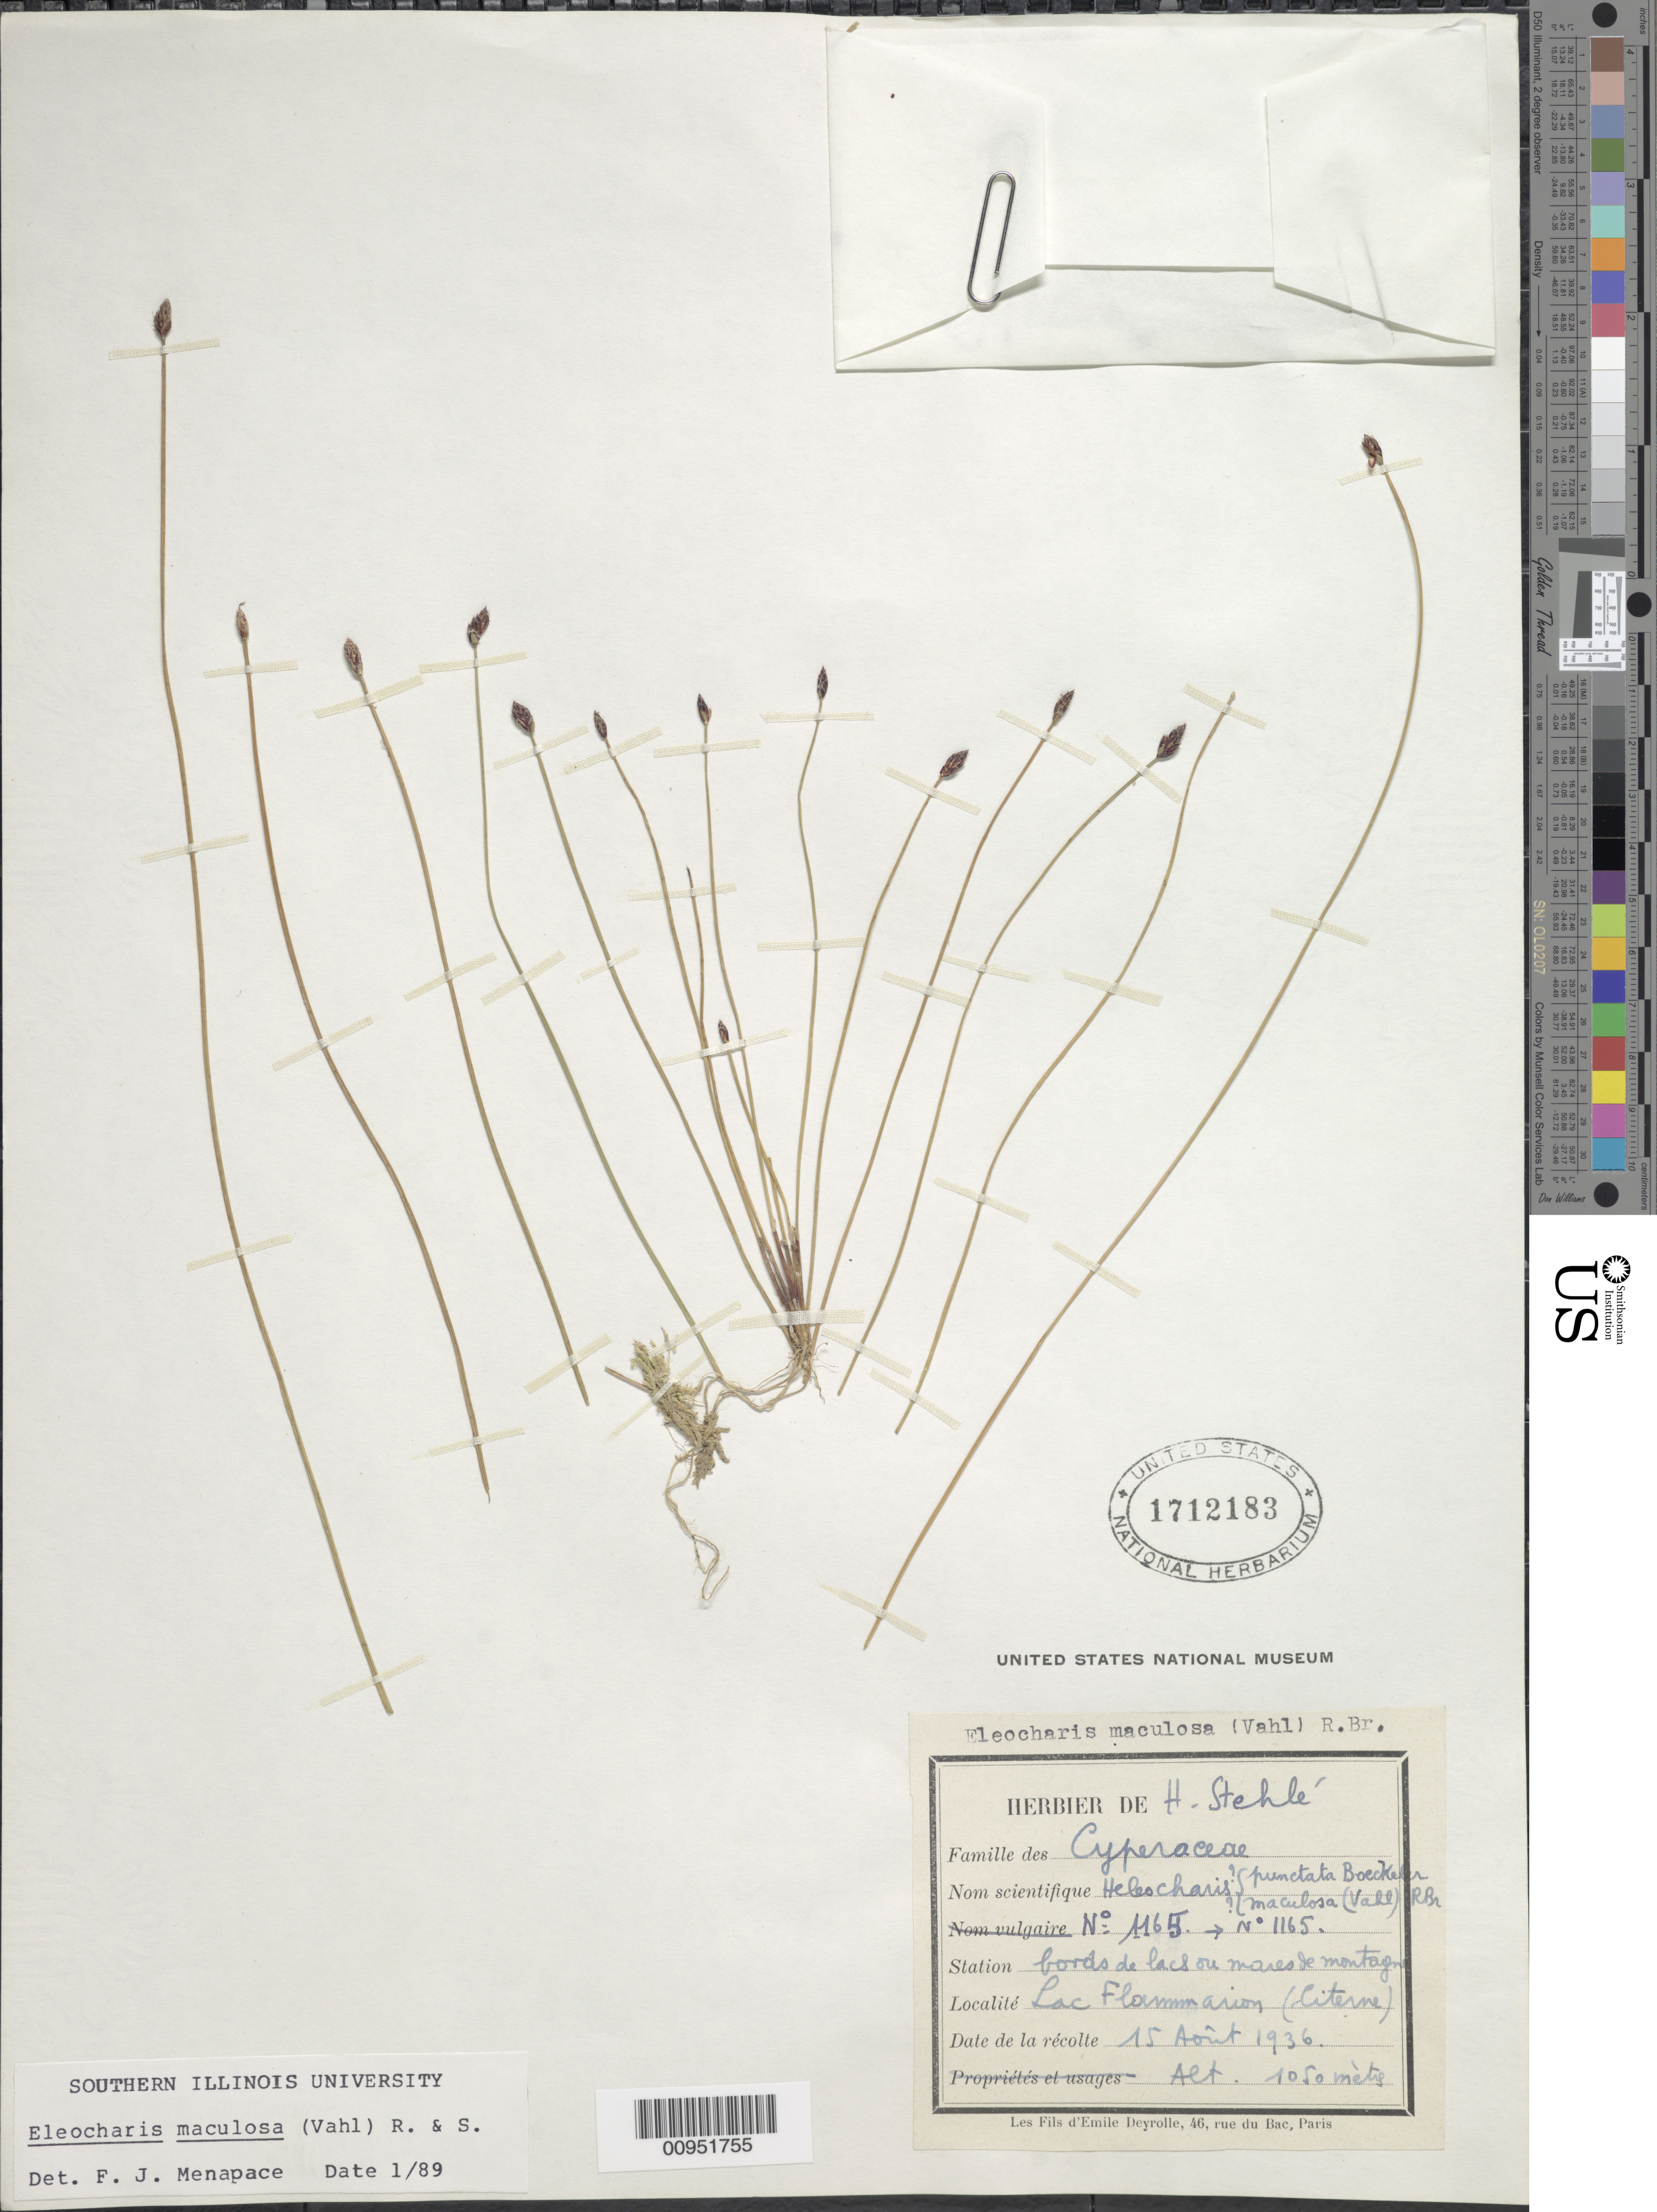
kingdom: Plantae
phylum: Tracheophyta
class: Liliopsida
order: Poales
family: Cyperaceae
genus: Eleocharis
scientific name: Eleocharis maculosa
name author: (Vahl) Roem. & Schult.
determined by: Menapace, F. J.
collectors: H. Stehlé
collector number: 1165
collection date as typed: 15 Aug 1936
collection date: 1936-08-15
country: Guadeloupe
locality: Lac "Flourmmarion (Citerne)"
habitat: Bords de lacs ou mares de montagne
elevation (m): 1050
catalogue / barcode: US 1712183